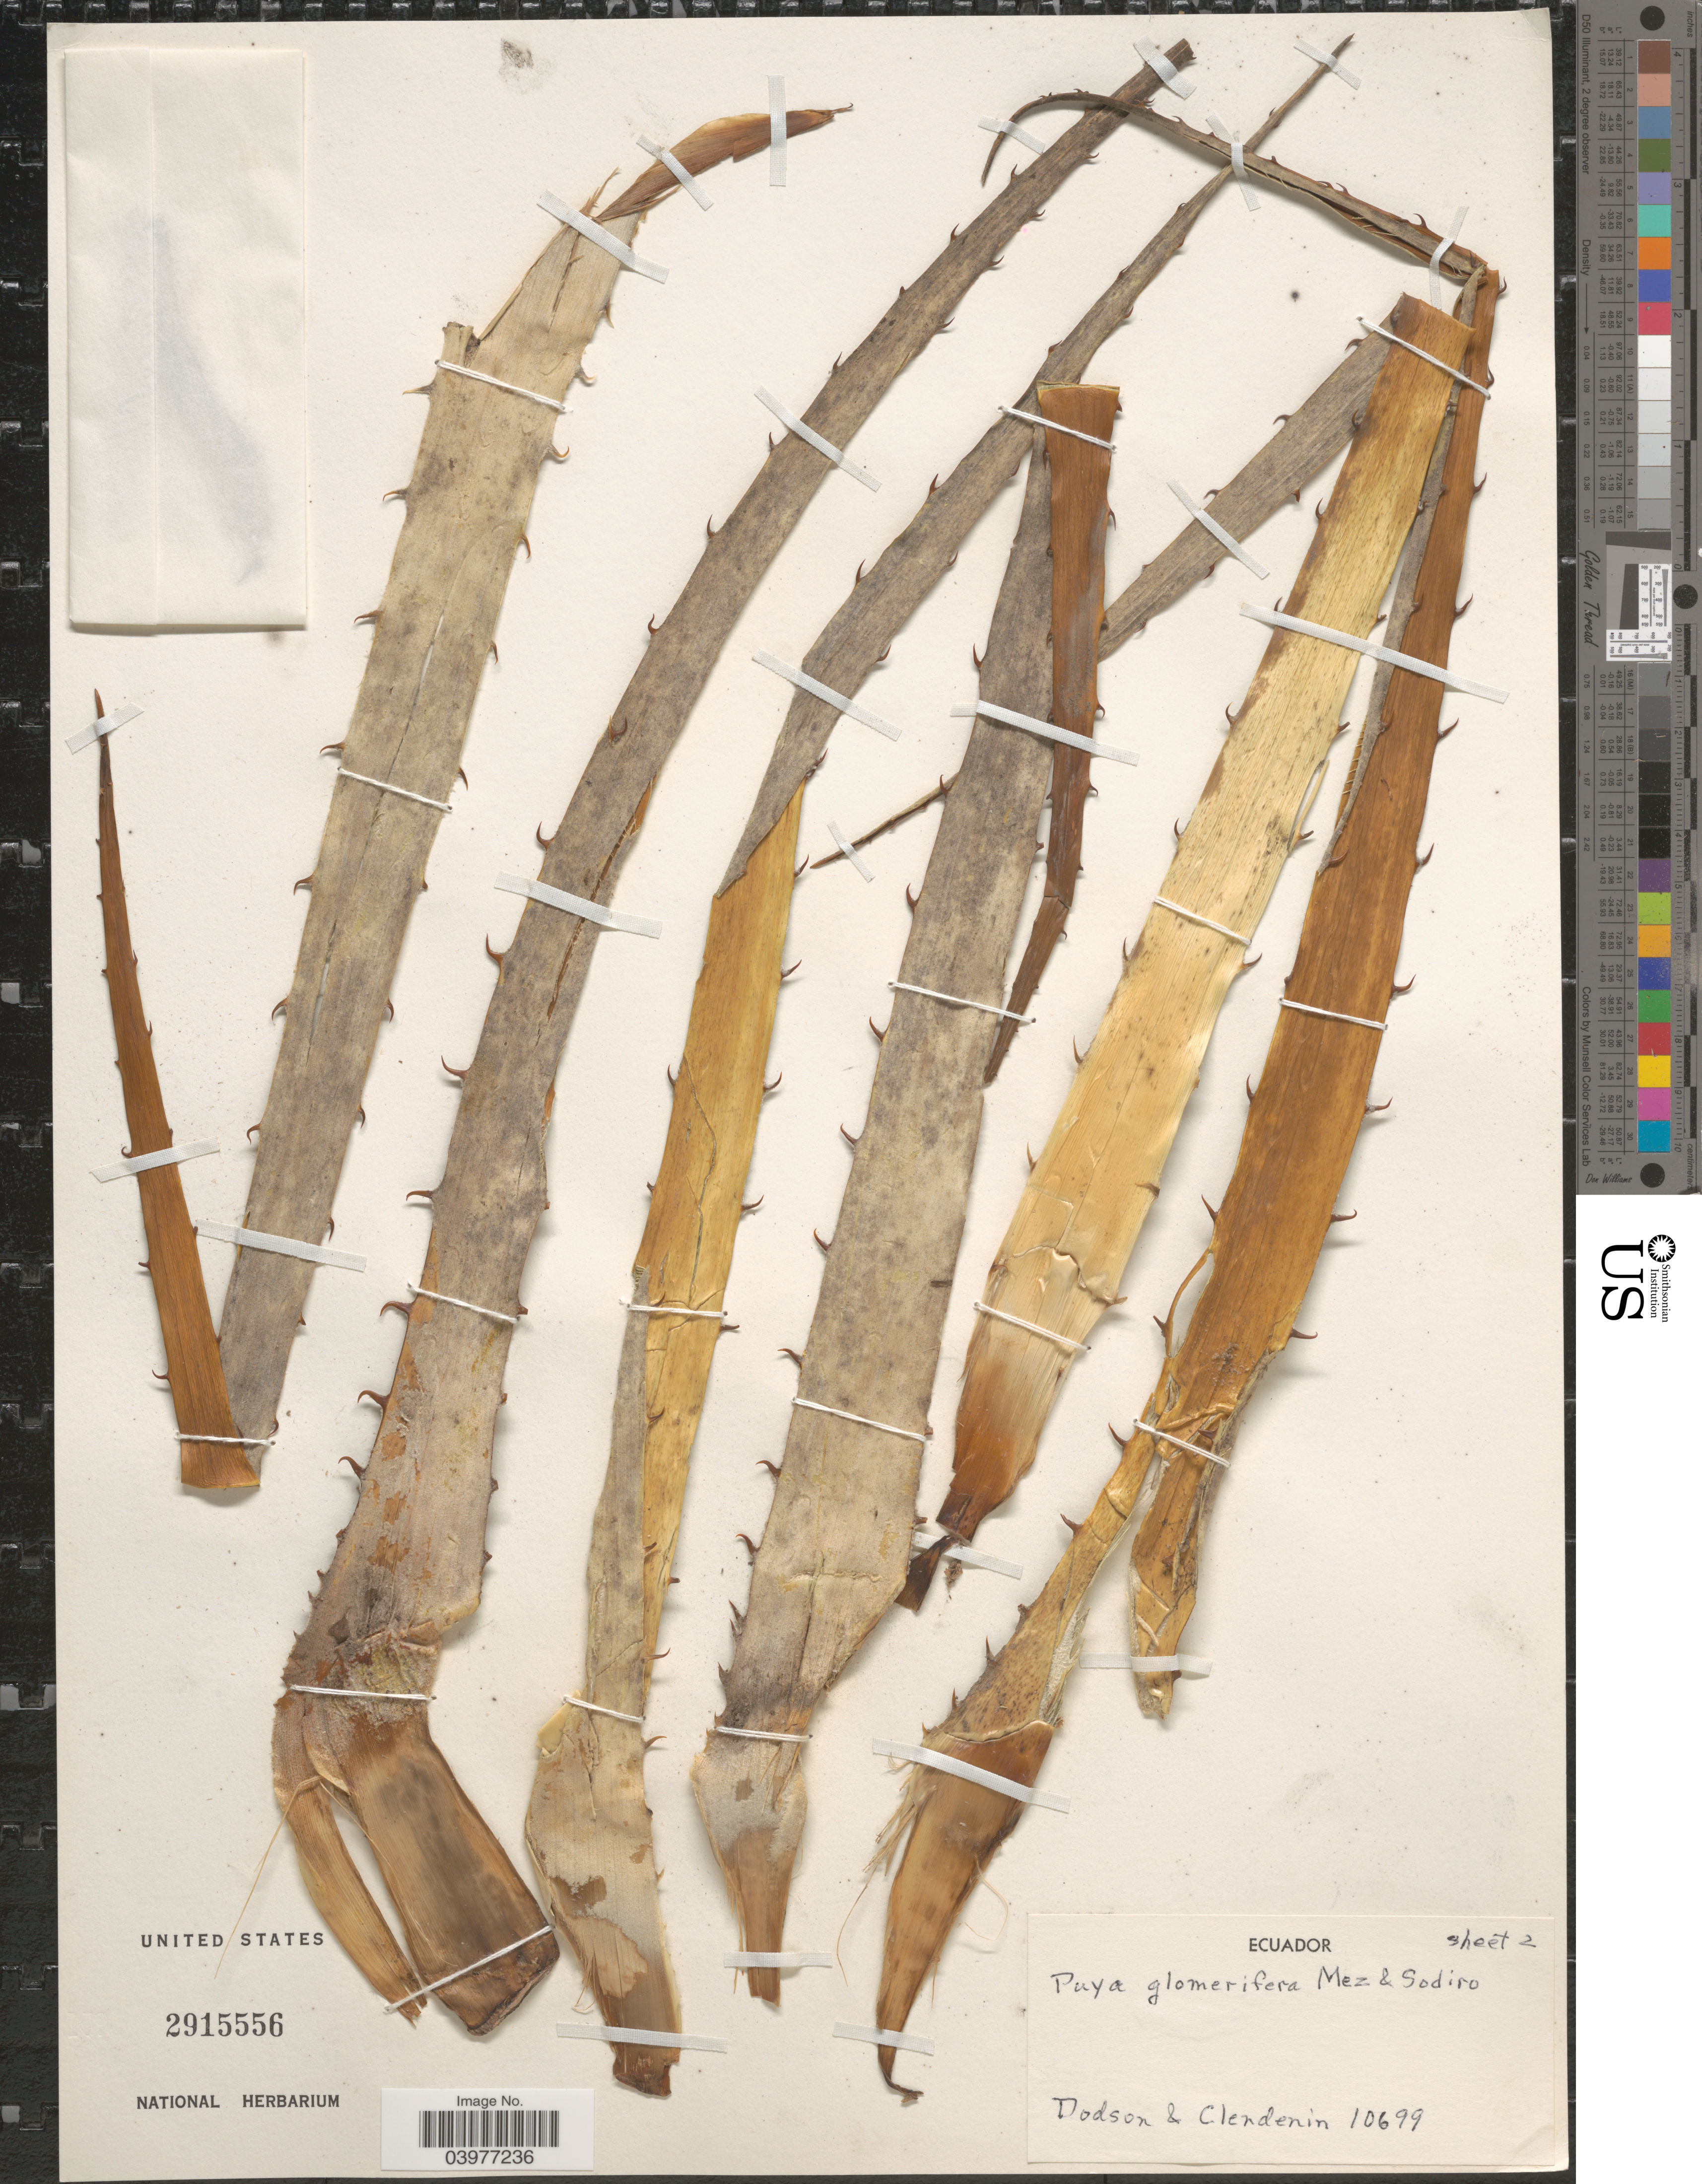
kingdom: Plantae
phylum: Tracheophyta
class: Liliopsida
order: Poales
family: Bromeliaceae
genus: Puya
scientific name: Puya glomerifera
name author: Mez & Sodiro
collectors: -- Dodson & Clendenin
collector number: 10699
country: Ecuador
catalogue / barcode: US 2915556